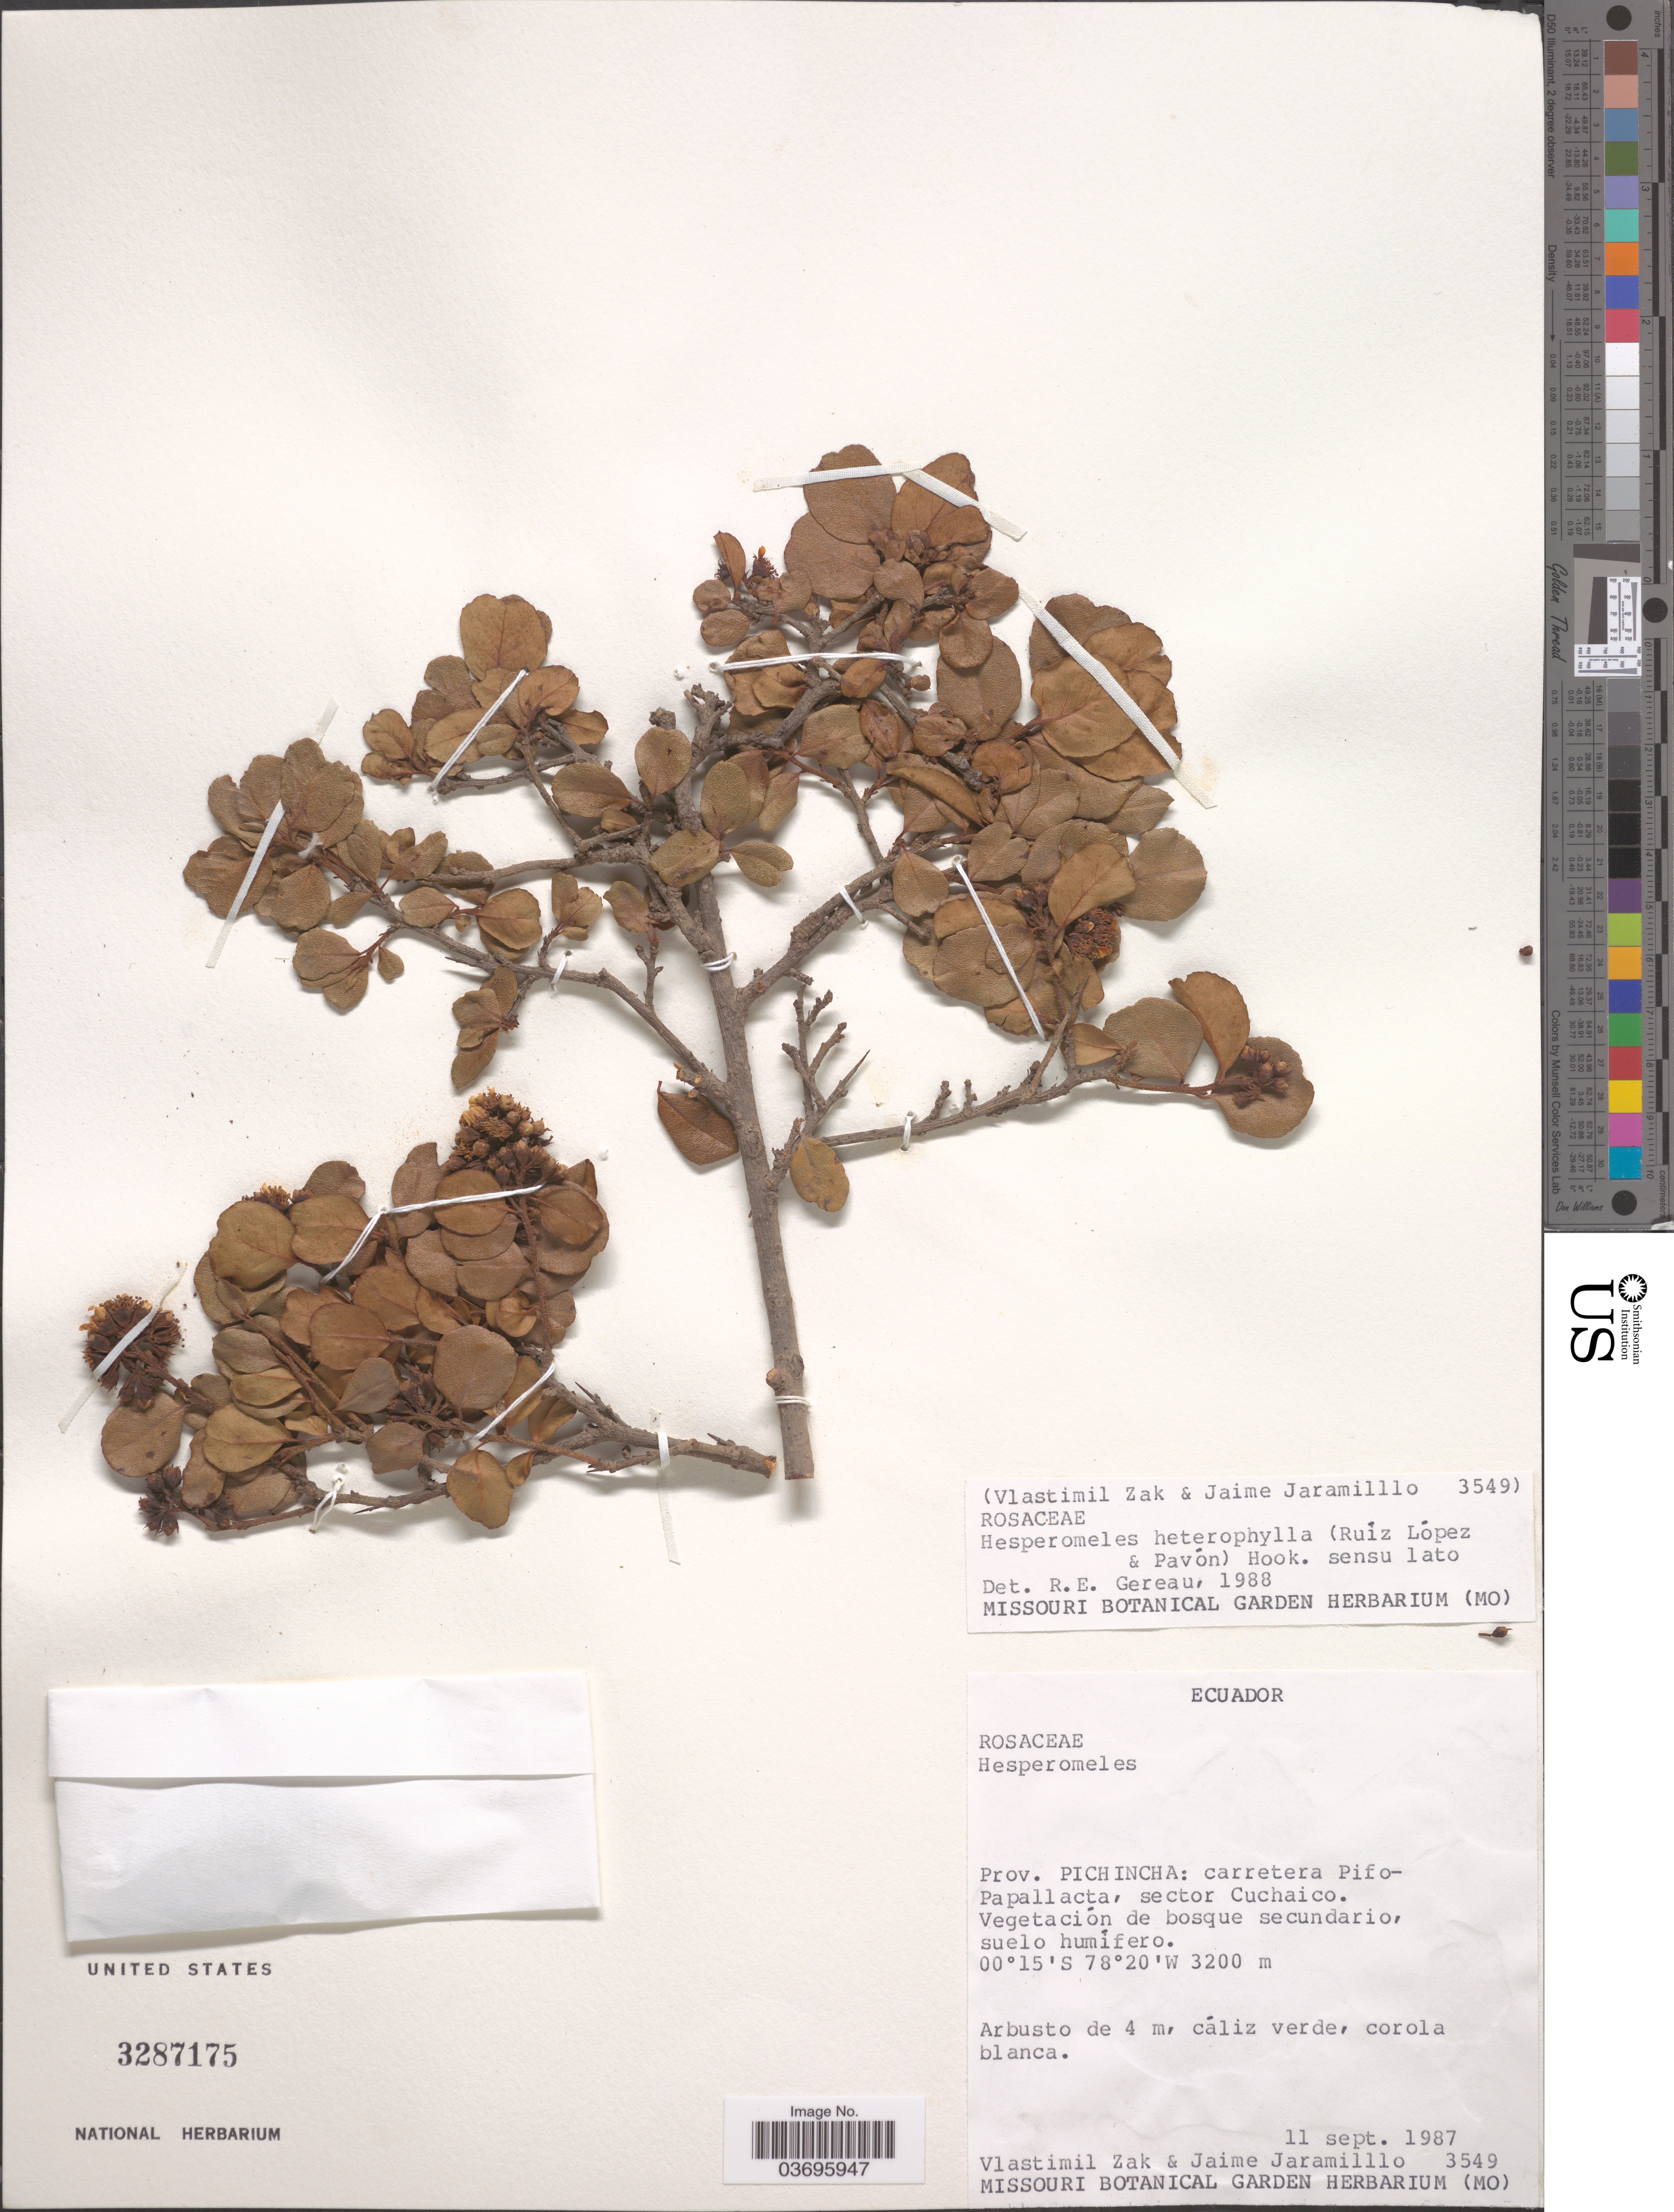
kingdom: Plantae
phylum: Tracheophyta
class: Magnoliopsida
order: Rosales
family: Rosaceae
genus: Hesperomeles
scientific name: Hesperomeles heterophylla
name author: (Ruiz & Pav.) Hook.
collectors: V. Zak & J. Jaramillo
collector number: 3549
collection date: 1987-09-11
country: Ecuador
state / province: Pichincha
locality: Carretera Pifo-Papallacta, sector Cuchaico.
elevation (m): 3200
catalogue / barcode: US 3287175